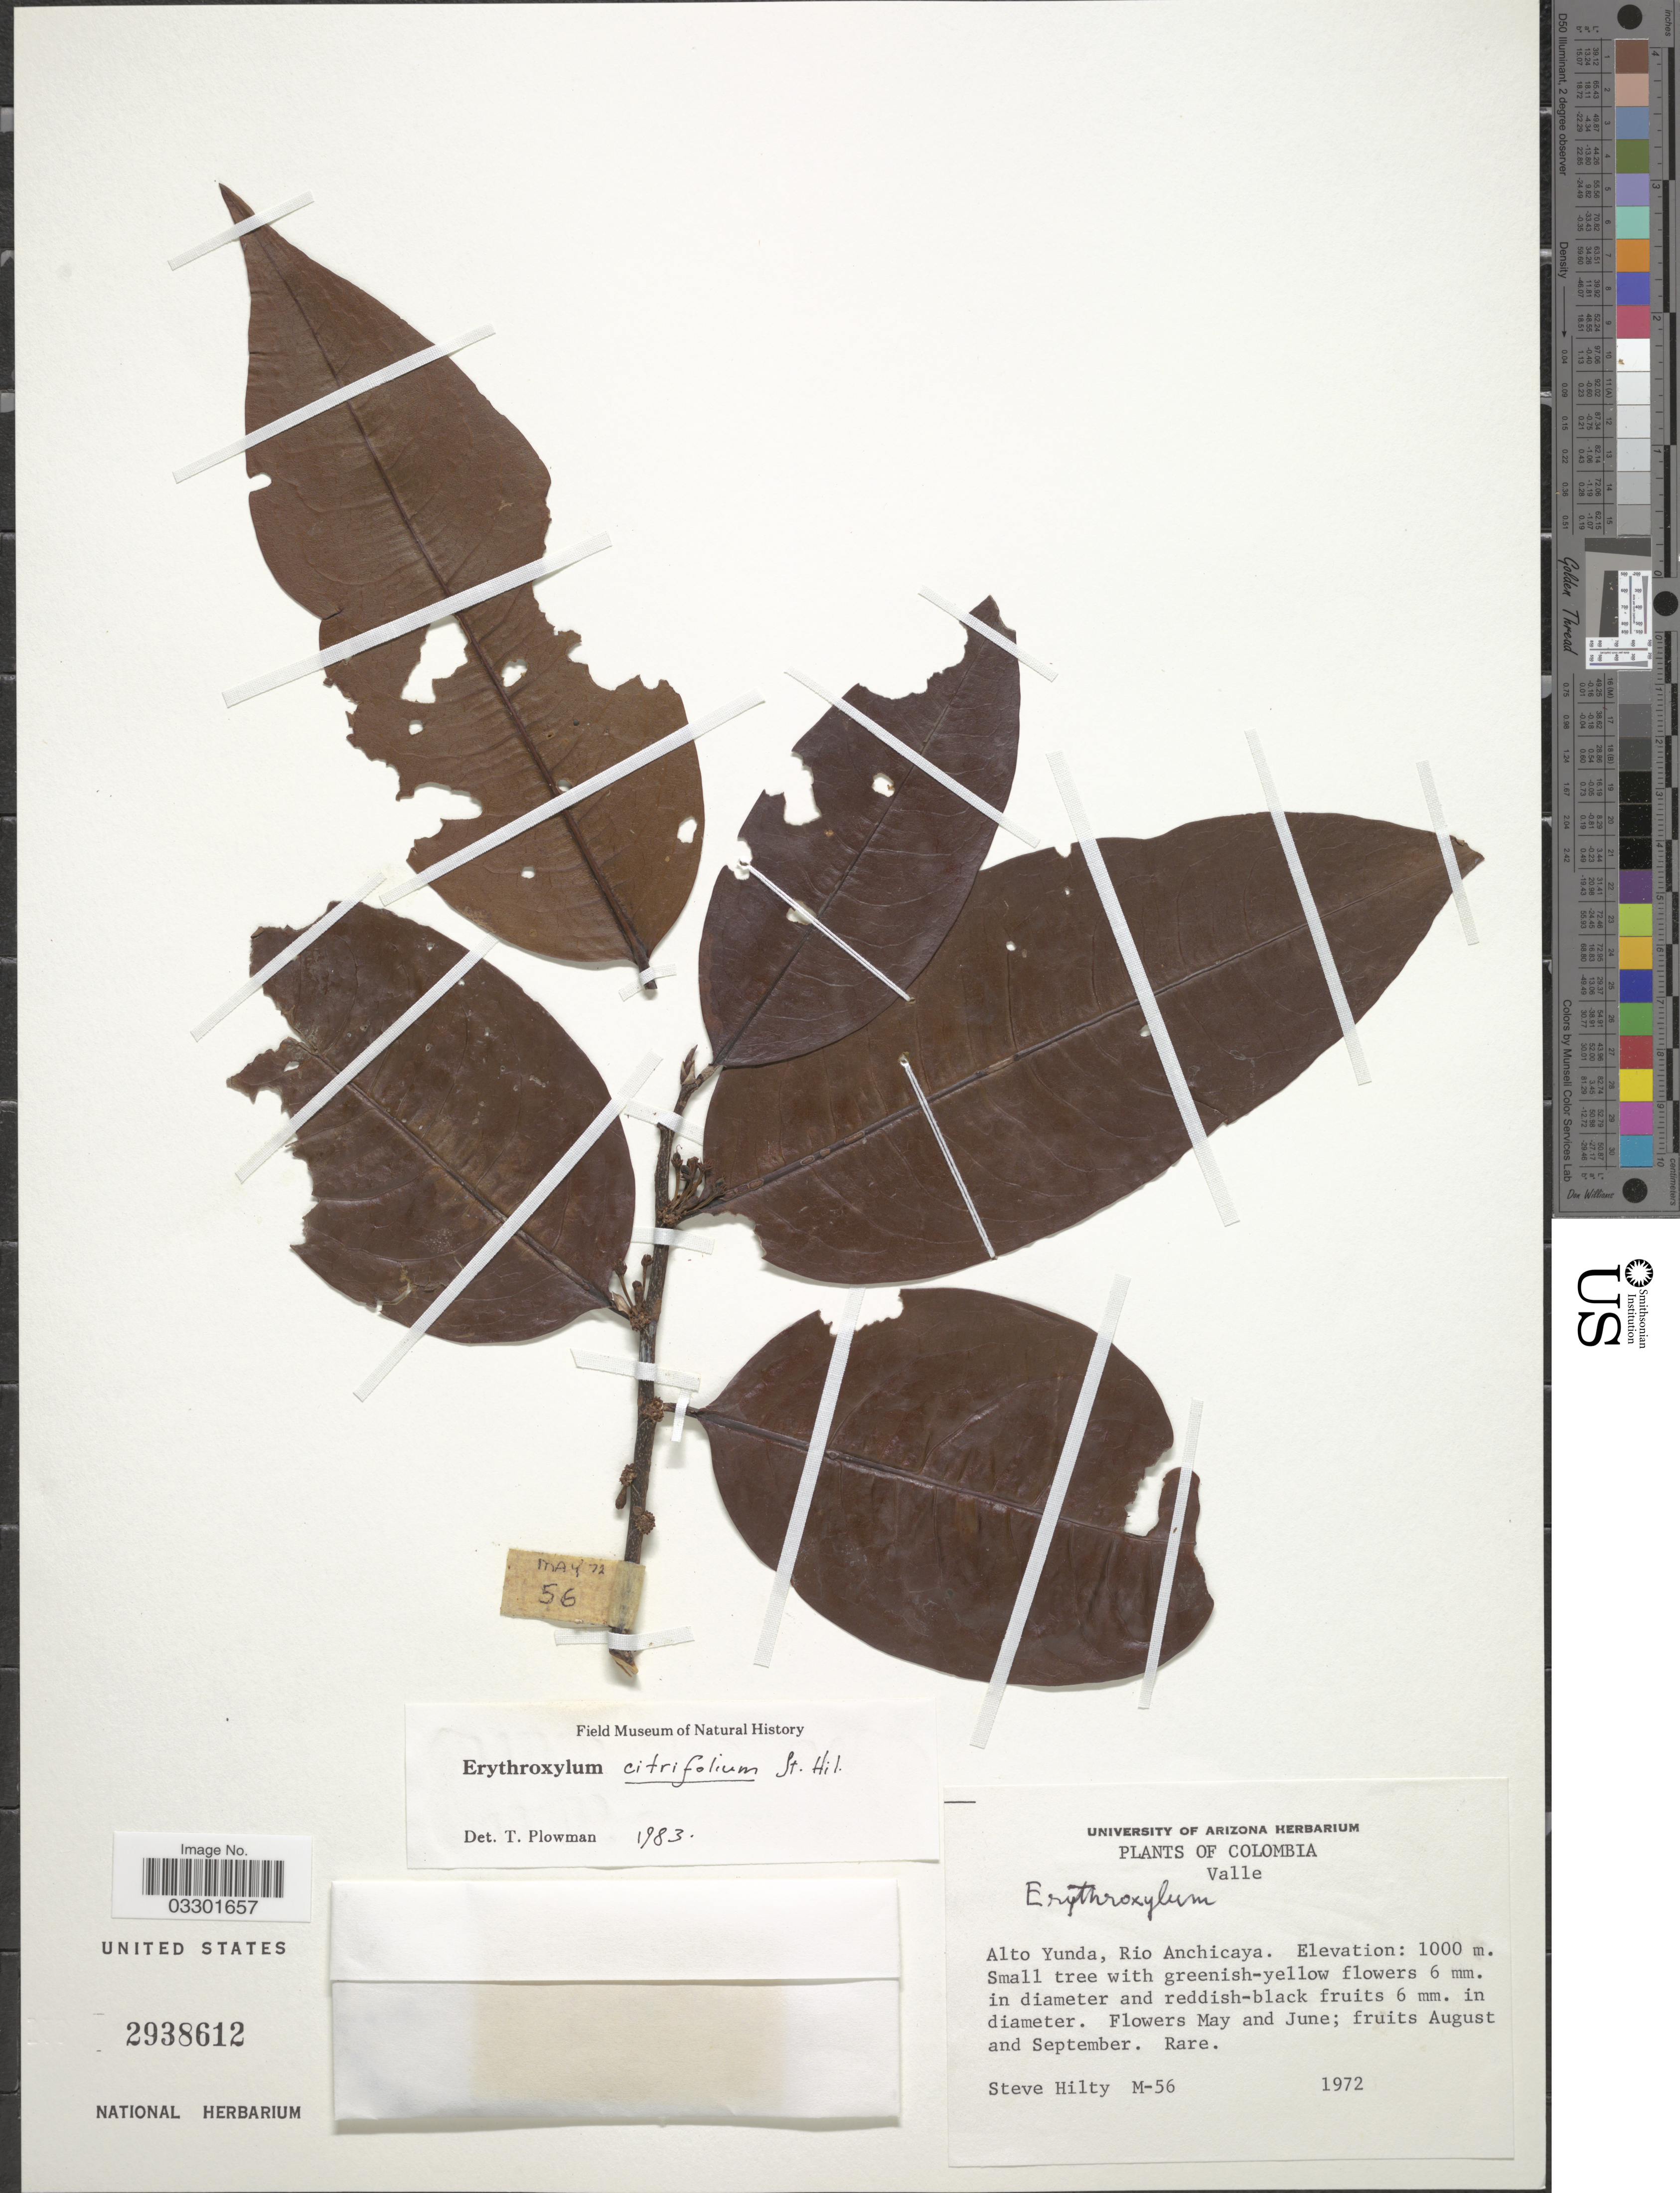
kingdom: Plantae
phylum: Tracheophyta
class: Magnoliopsida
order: Malpighiales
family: Erythroxylaceae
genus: Erythroxylum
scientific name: Erythroxylum citrifolium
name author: A. St.-Hil.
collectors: S. Hilty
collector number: M-56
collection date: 1972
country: Colombia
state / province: Valle del Cauca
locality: Valle. Alto Yunda, Río Anchicaya.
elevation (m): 1000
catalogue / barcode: US 2938612